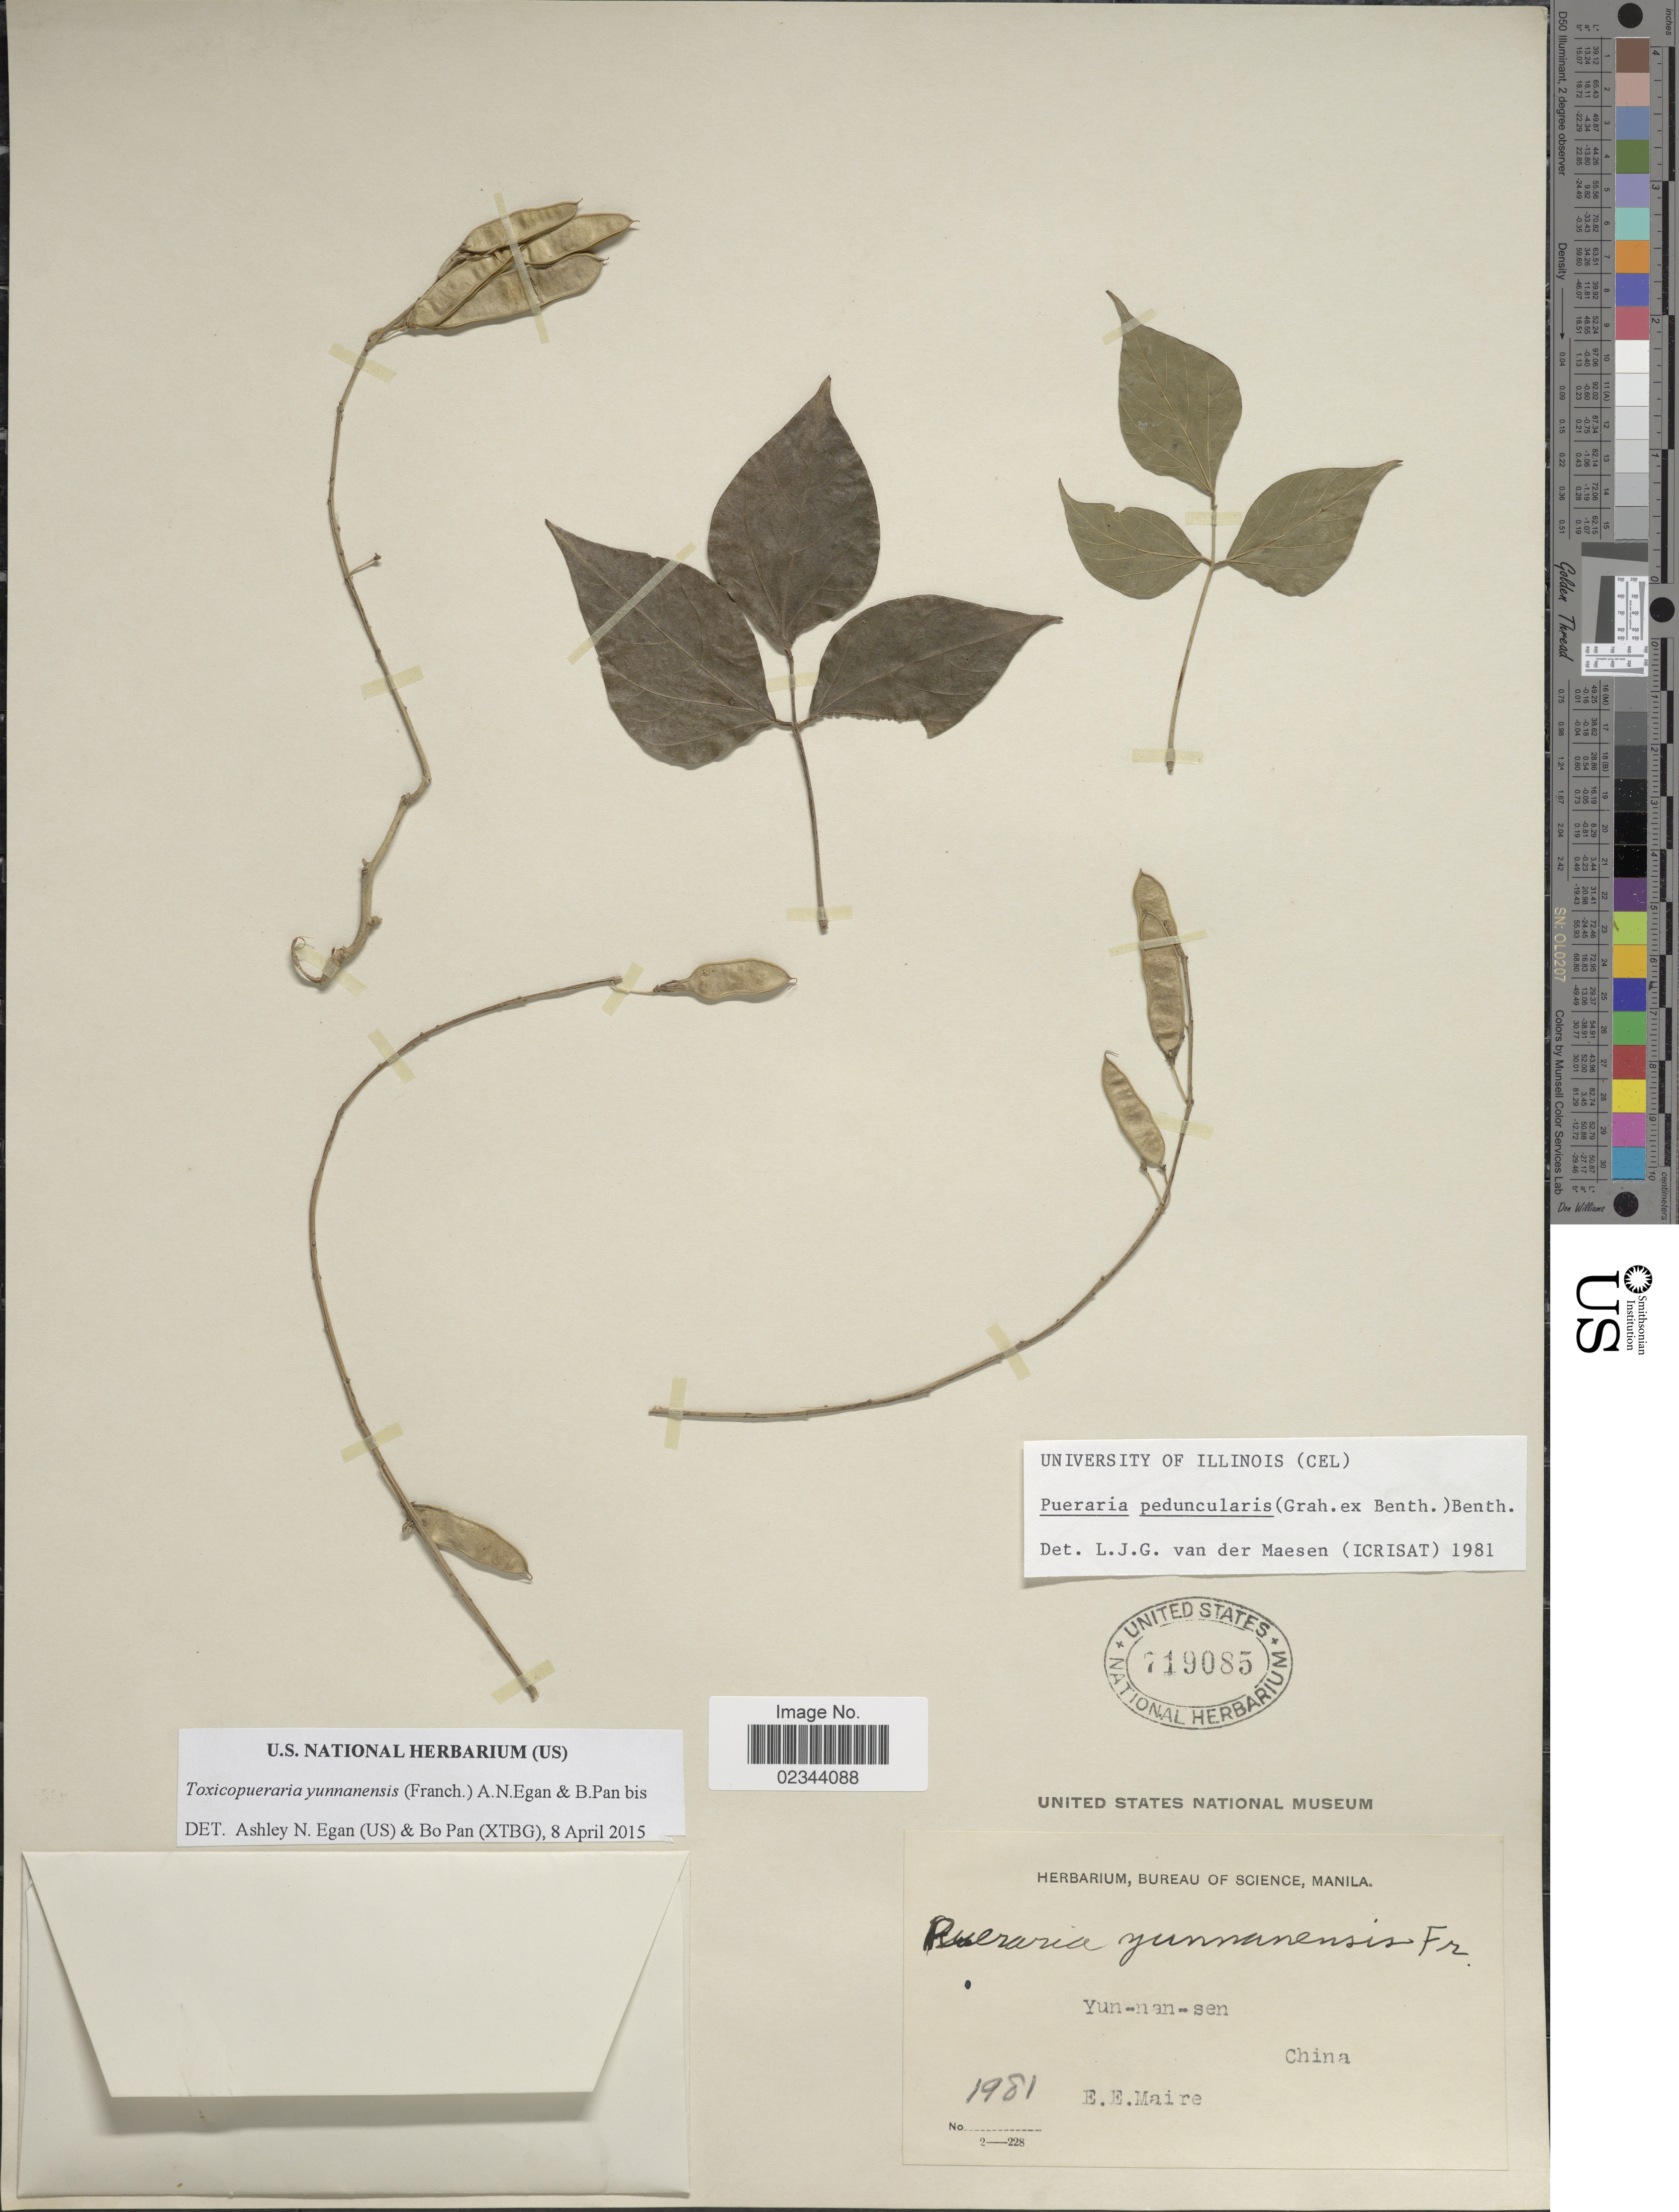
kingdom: Plantae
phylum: Tracheophyta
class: Magnoliopsida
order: Fabales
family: Fabaceae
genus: Toxicopueraria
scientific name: Toxicopueraria yunnanensis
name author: (Franch.) A.N. Egan & B. Pan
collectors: E. E. Maire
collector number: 1981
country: China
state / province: Yunnan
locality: Yun-nan-sen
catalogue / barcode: US 719085